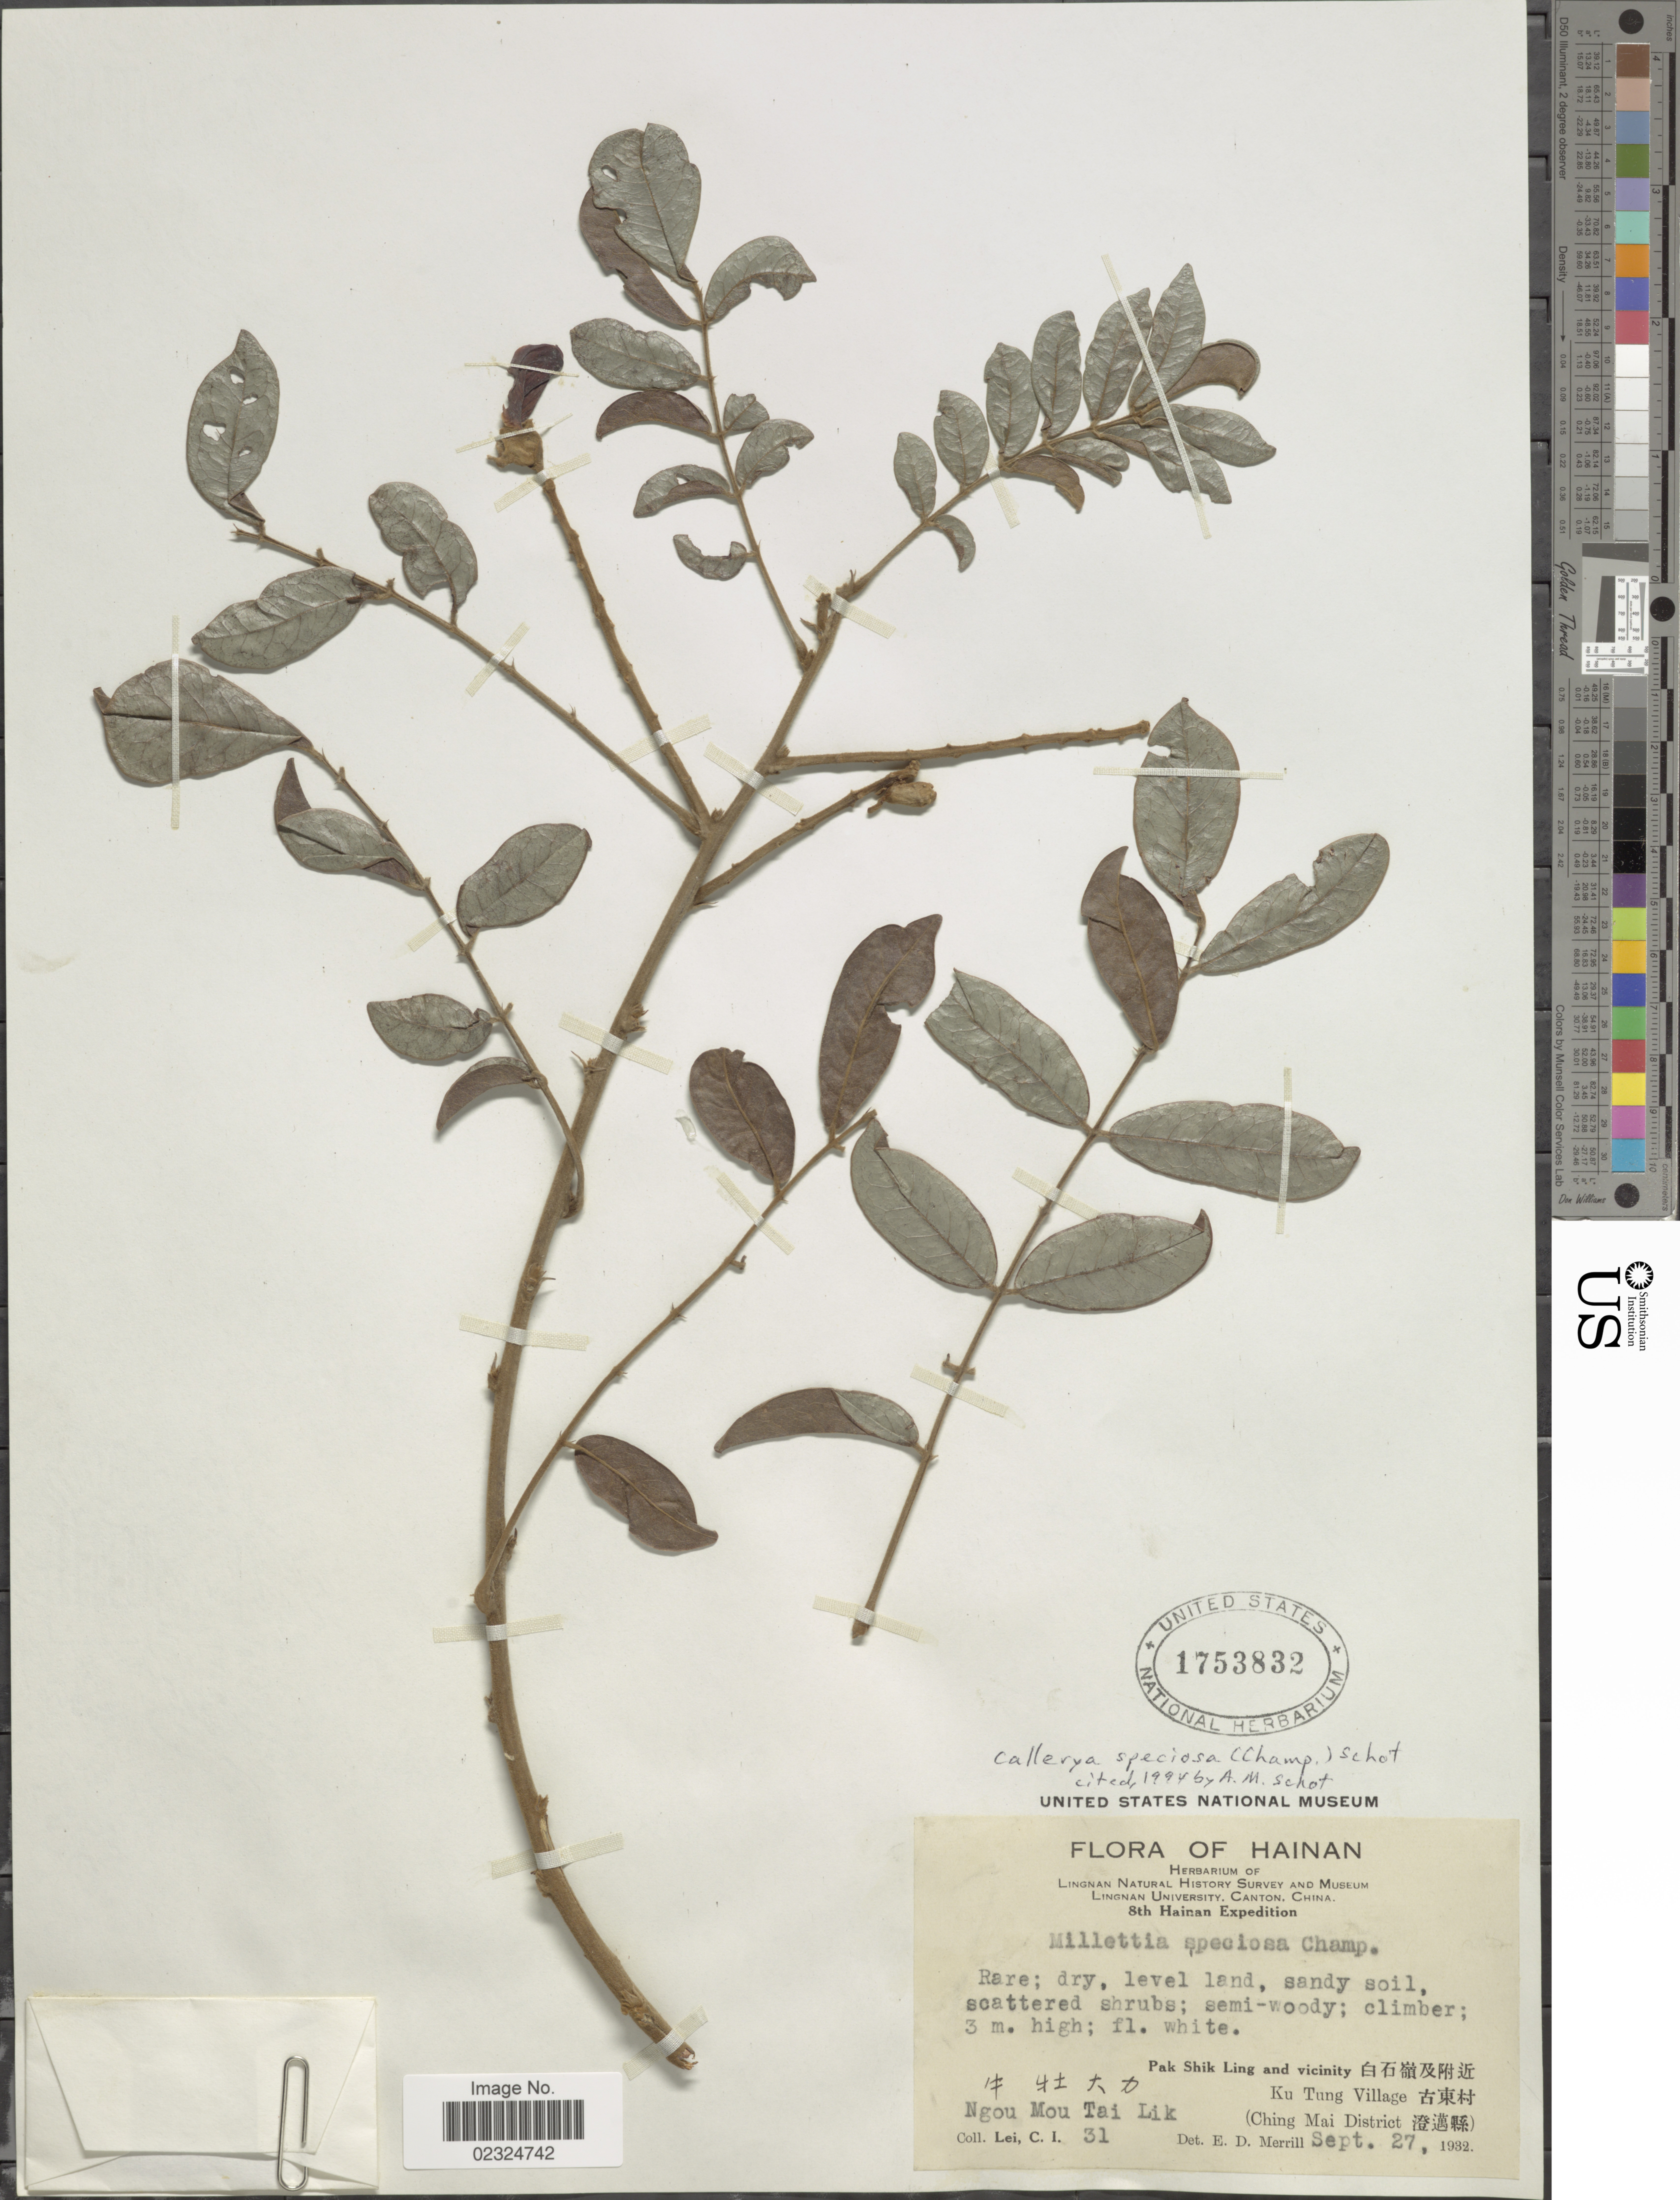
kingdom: Plantae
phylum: Tracheophyta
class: Magnoliopsida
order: Fabales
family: Fabaceae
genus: Nanhaia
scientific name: Nanhaia speciosa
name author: (Champ. ex Benth.) J. Compton & Schrire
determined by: Strong, Mark T., (BOT), Smithsonian Institution - National Museum of Natural History (UNITED STATES)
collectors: C. I. Lei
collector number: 31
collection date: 1932-09-27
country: China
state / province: Hainan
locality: Pak Shik Ling and vicinity Ku Tung Village (Ching Mai District). Ngou Mou Tai Lik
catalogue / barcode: US 1753832